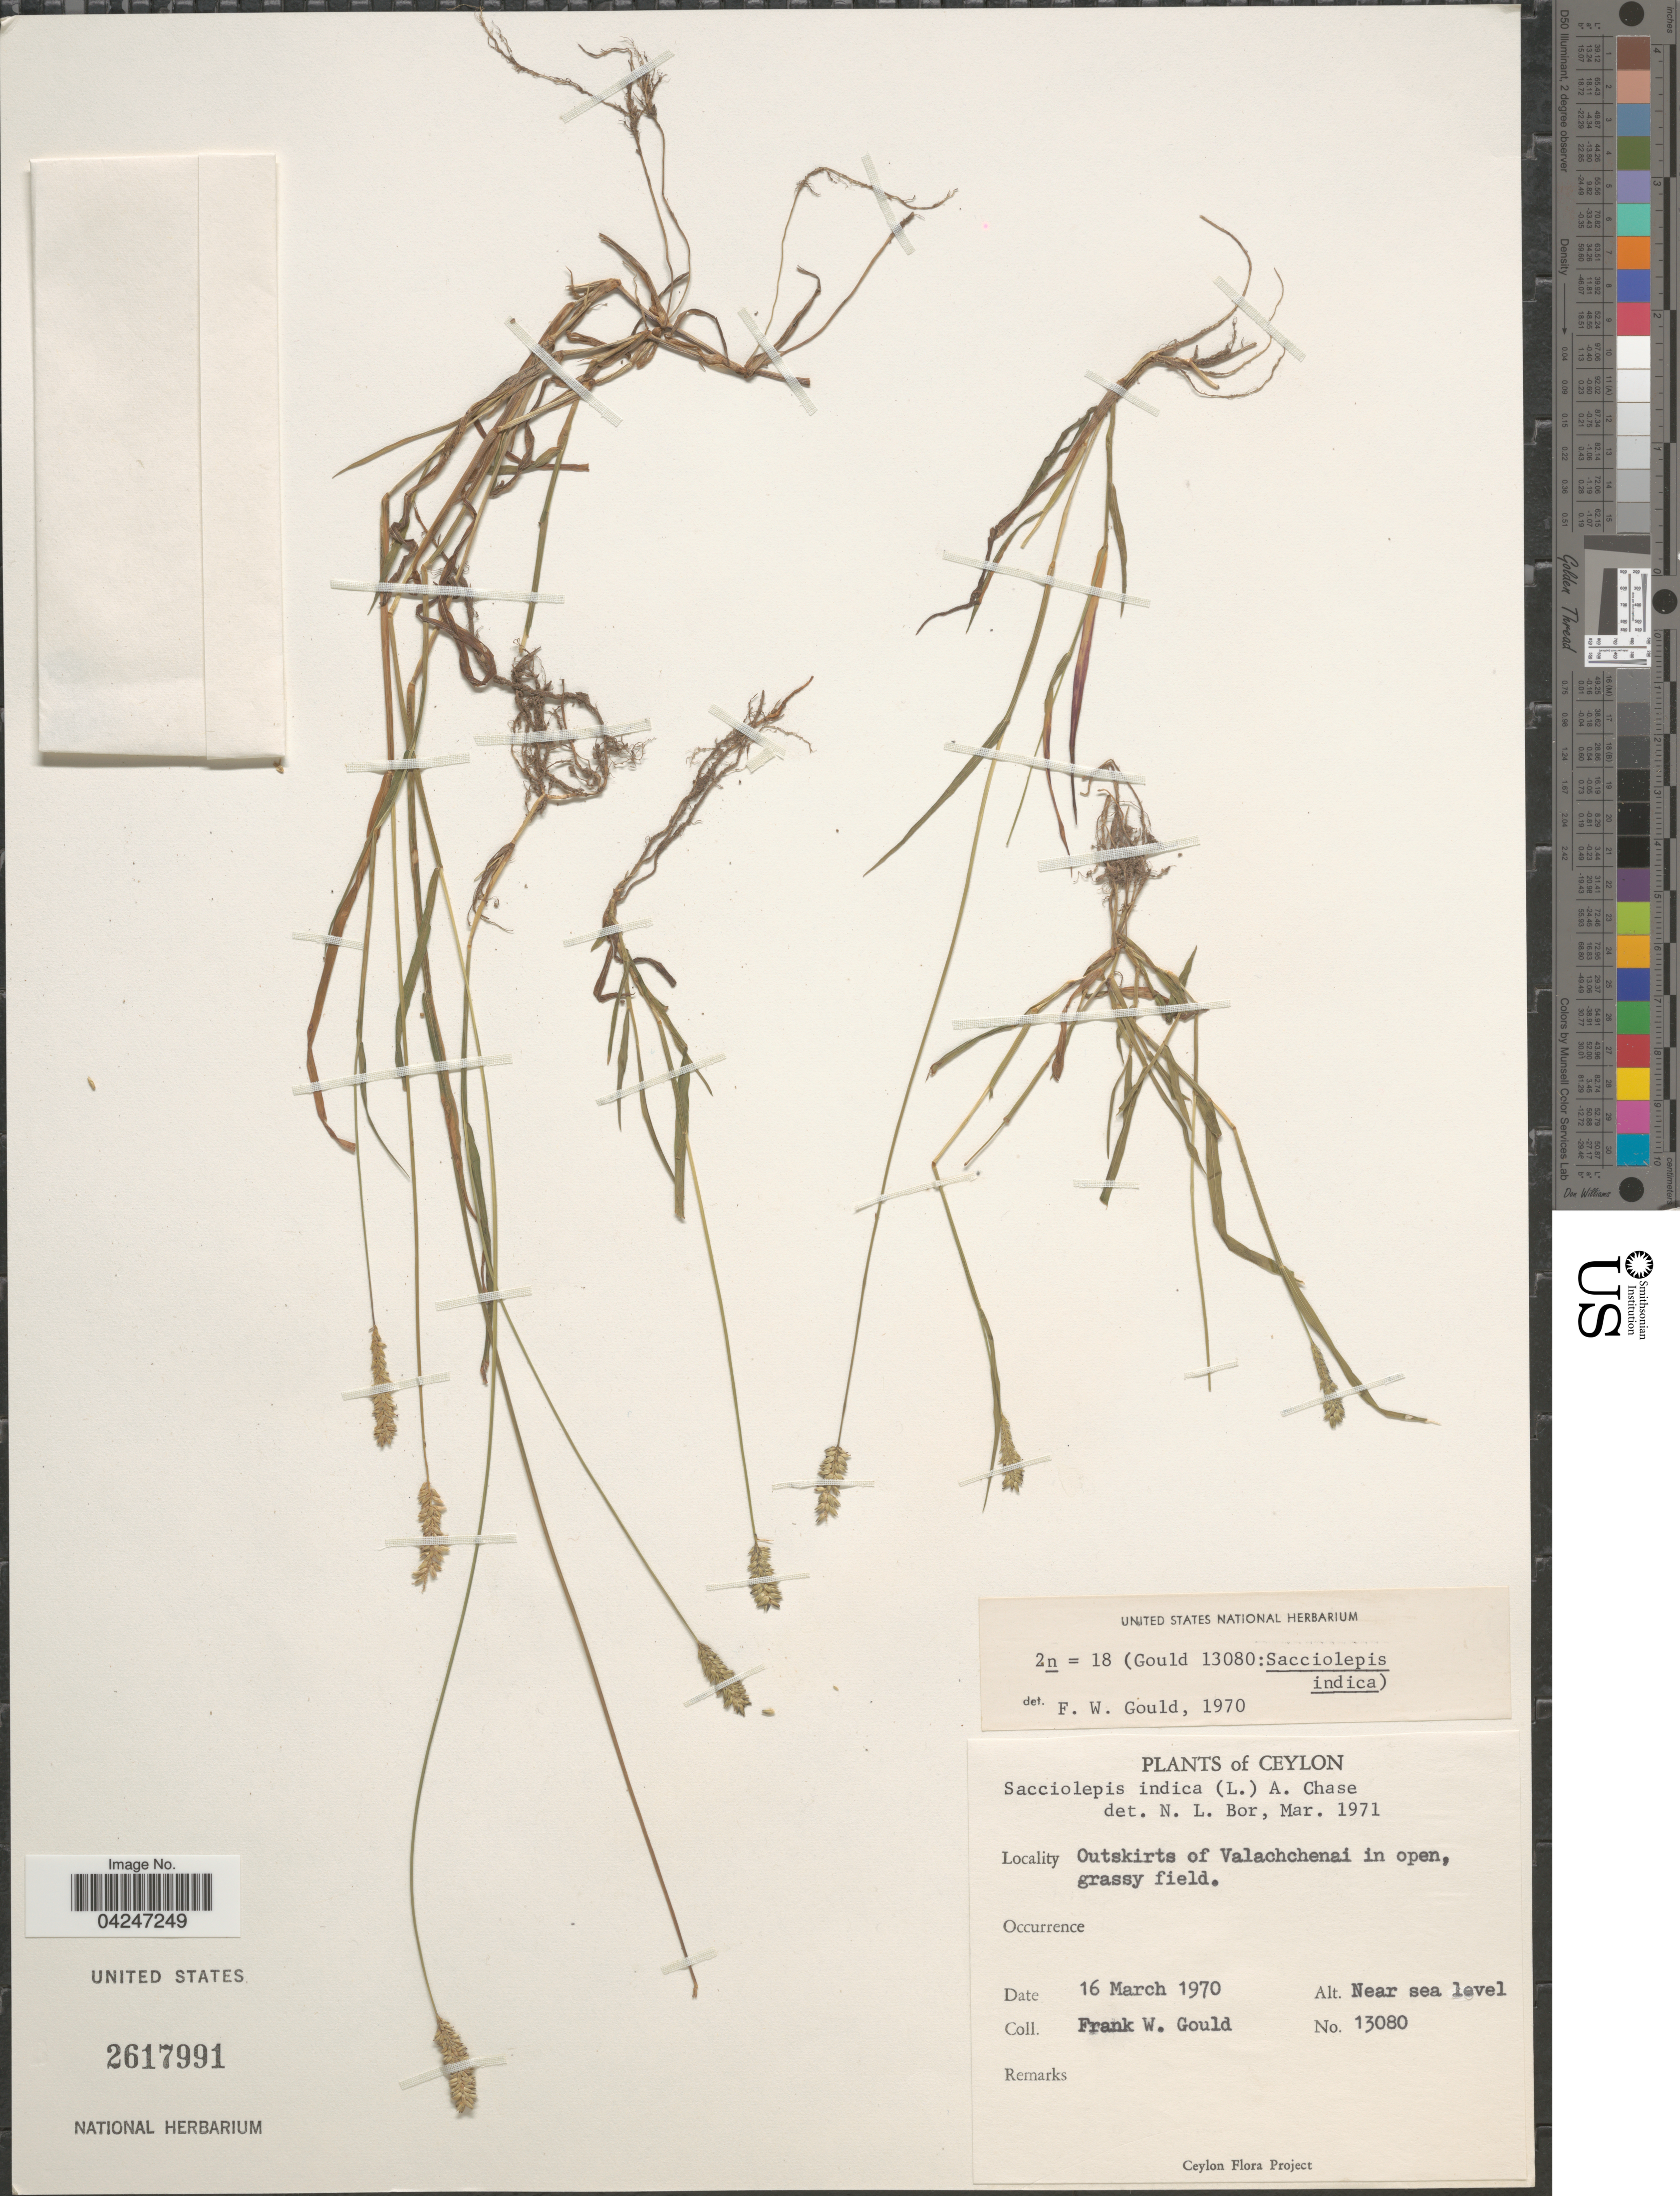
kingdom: Plantae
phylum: Tracheophyta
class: Liliopsida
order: Poales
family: Poaceae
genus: Sacciolepis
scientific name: Sacciolepis indica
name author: (L.) Chase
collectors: F. W. Gould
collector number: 13080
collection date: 1970-03-16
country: Sri Lanka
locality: Ceylon. Outskirts of Valachchenai in open, grassy field.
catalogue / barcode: US 2617991